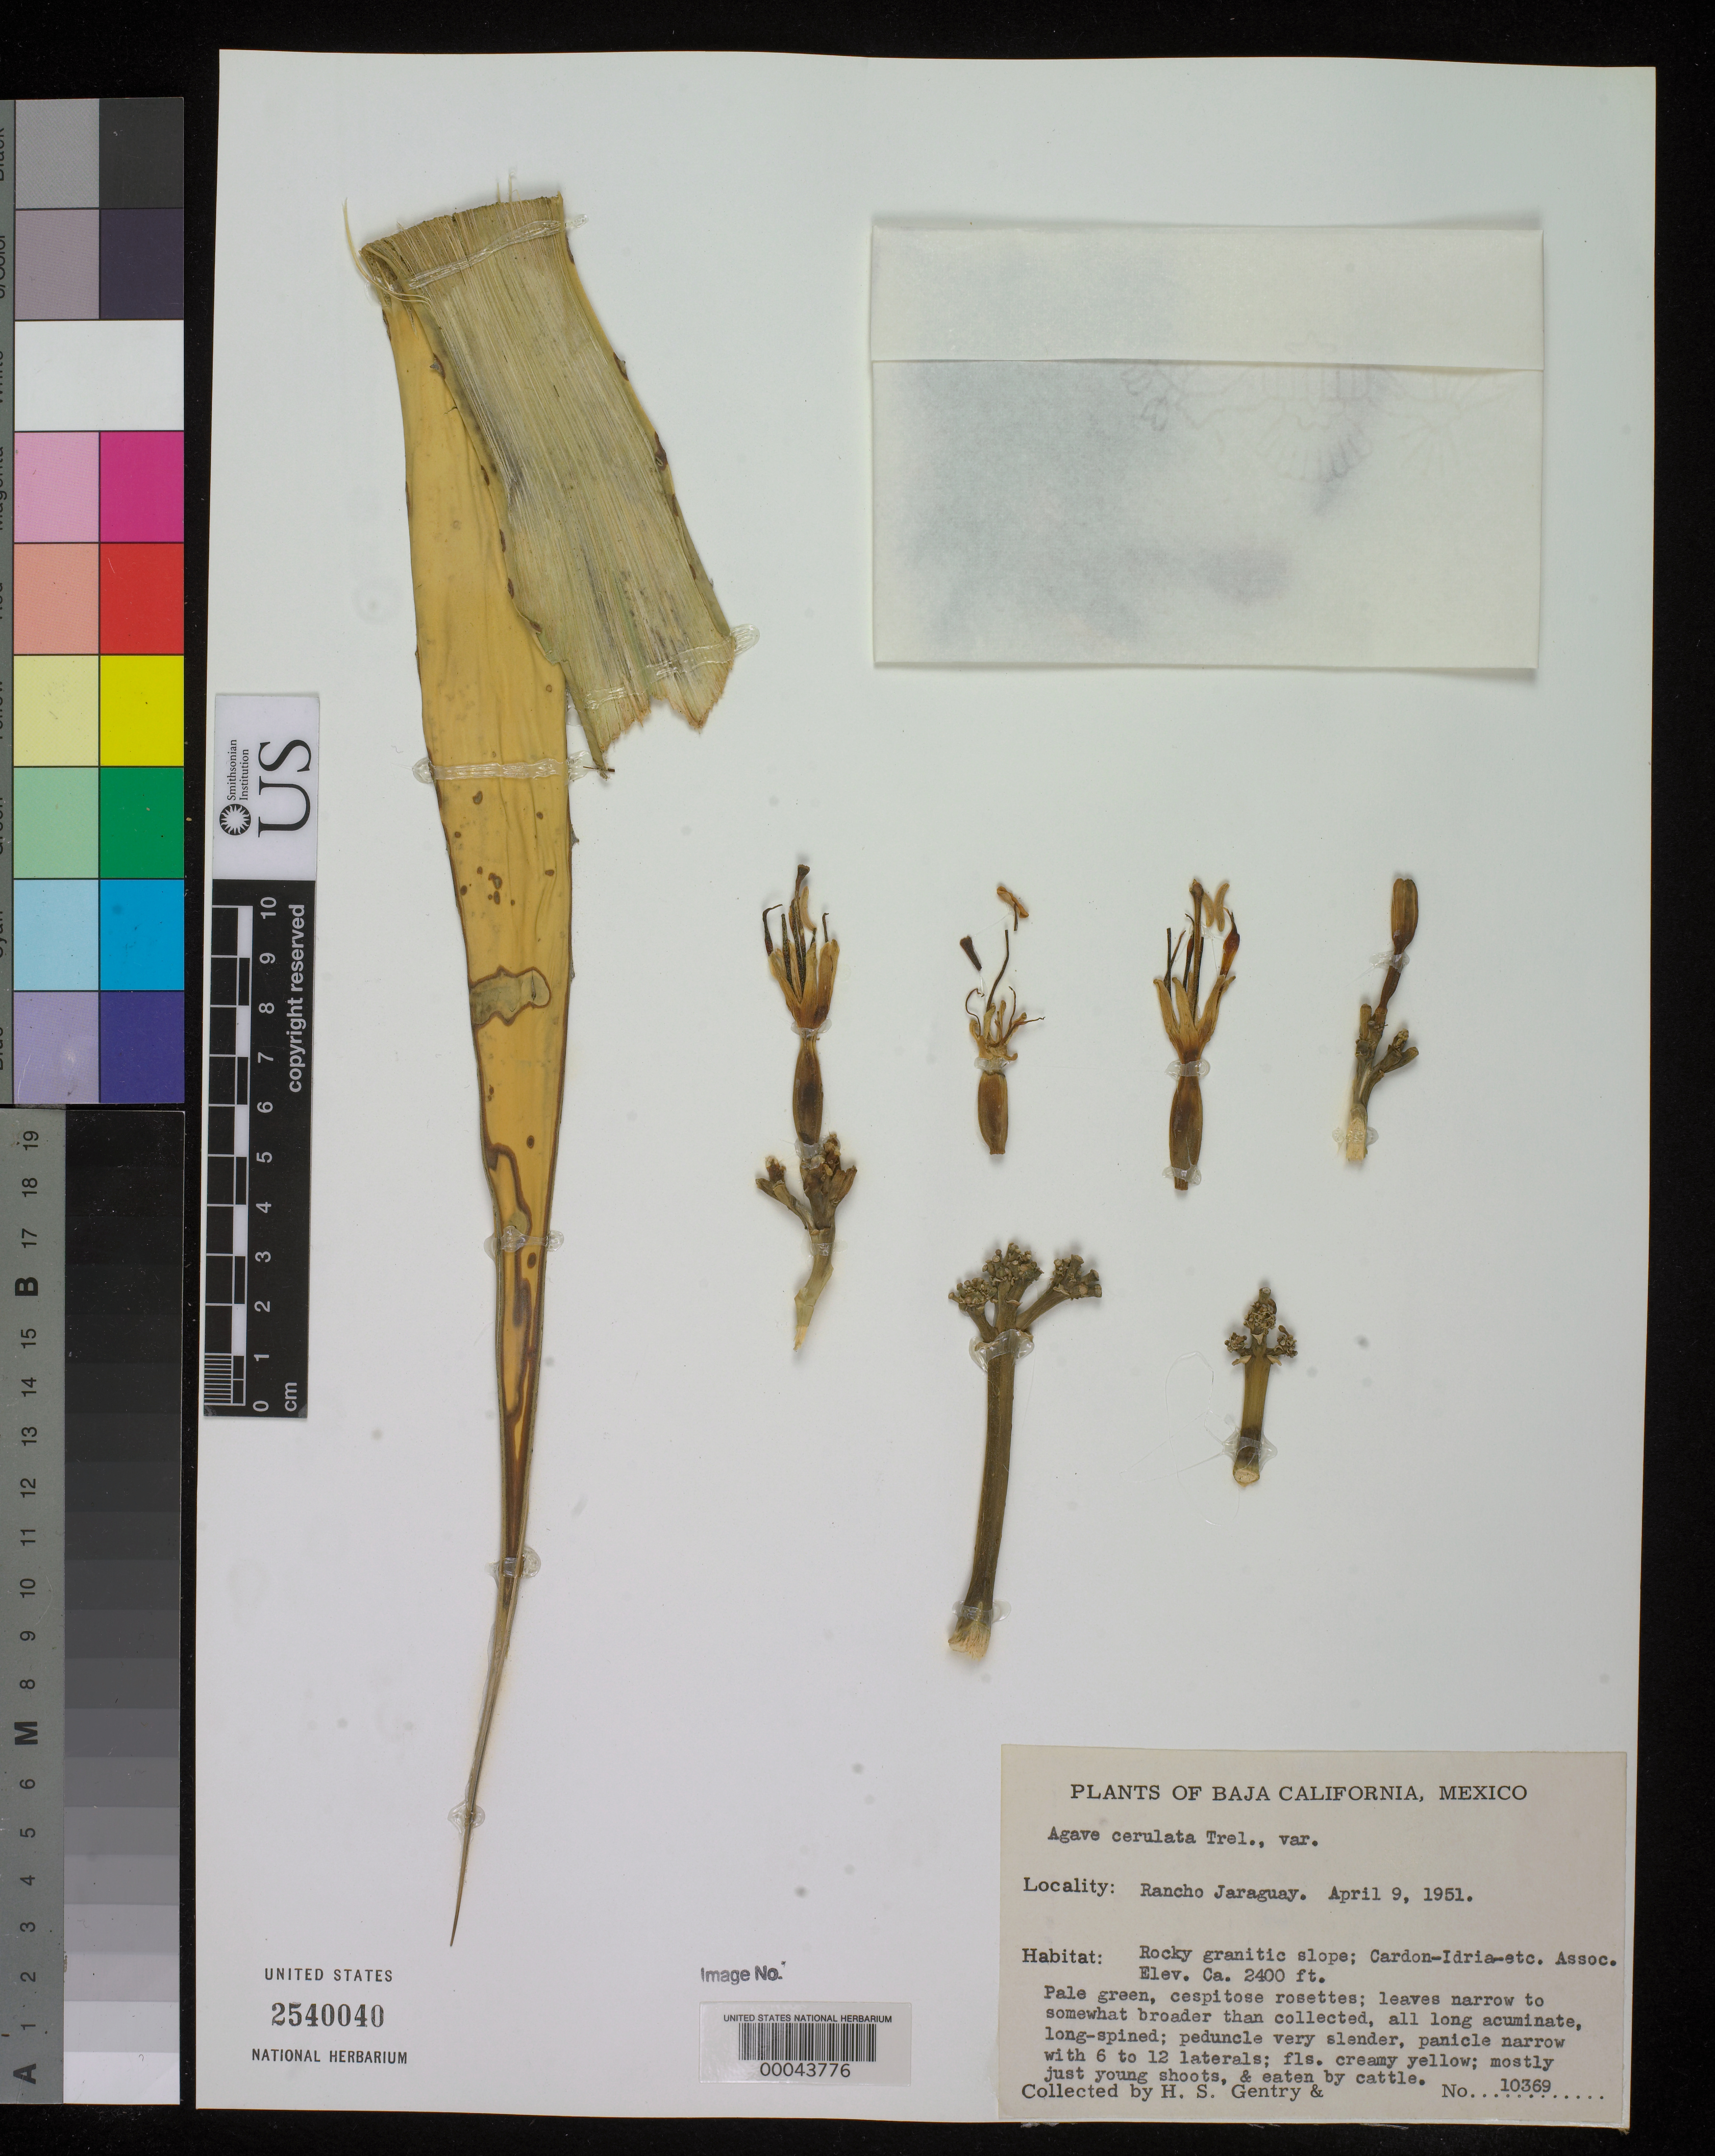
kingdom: Plantae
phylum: Tracheophyta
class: Liliopsida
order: Asparagales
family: Asparagaceae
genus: Agave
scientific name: Agave cerulata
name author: Trel.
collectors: H. S. Gentry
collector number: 10369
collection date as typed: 09 Apr 1951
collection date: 1951-04-09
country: Mexico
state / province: Baja California Norte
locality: Rancho Jaraguay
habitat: Rocky granitic slope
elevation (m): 732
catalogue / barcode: US 2540040